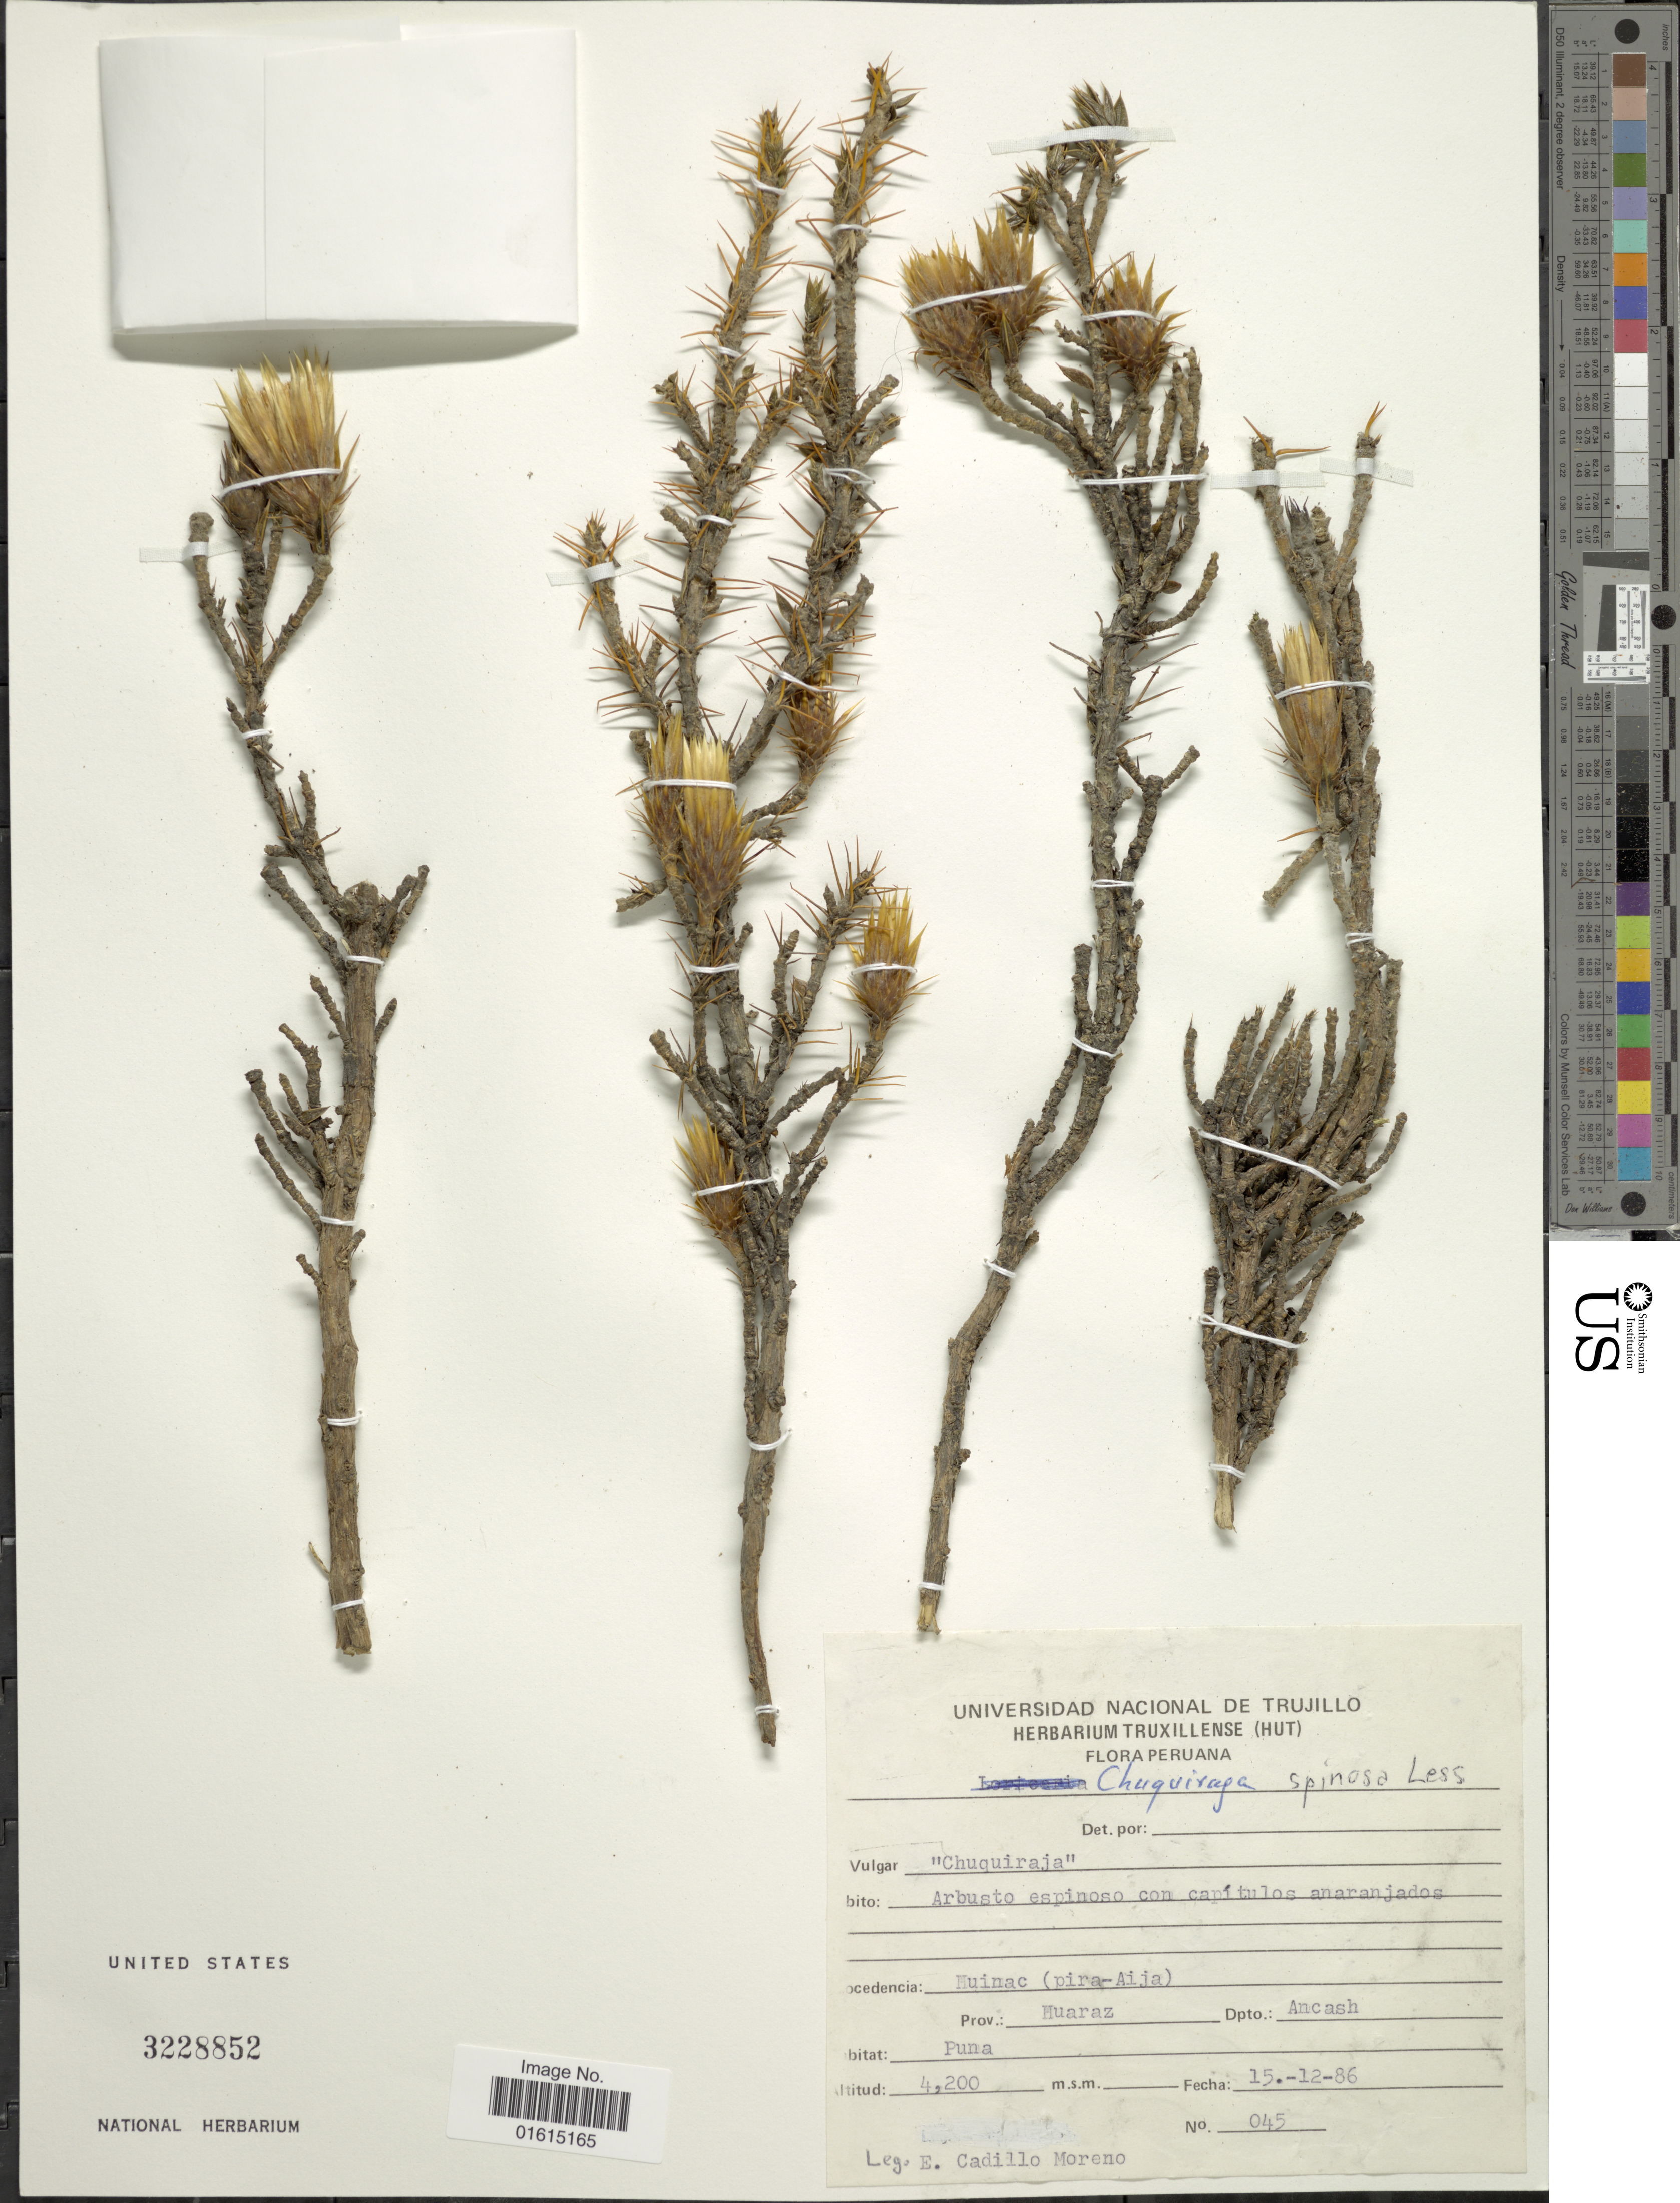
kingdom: Plantae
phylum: Tracheophyta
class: Magnoliopsida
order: Asterales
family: Asteraceae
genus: Chuquiraga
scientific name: Chuquiraga spinosa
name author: Less.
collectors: E. Moreno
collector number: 045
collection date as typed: Transcribed d/m/y: 15/12/86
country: Peru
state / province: Ancash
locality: Huinac (pira-Aija), prov. Huaraz, Dpto. Ancash, Puna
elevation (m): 4200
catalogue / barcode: US 3228852